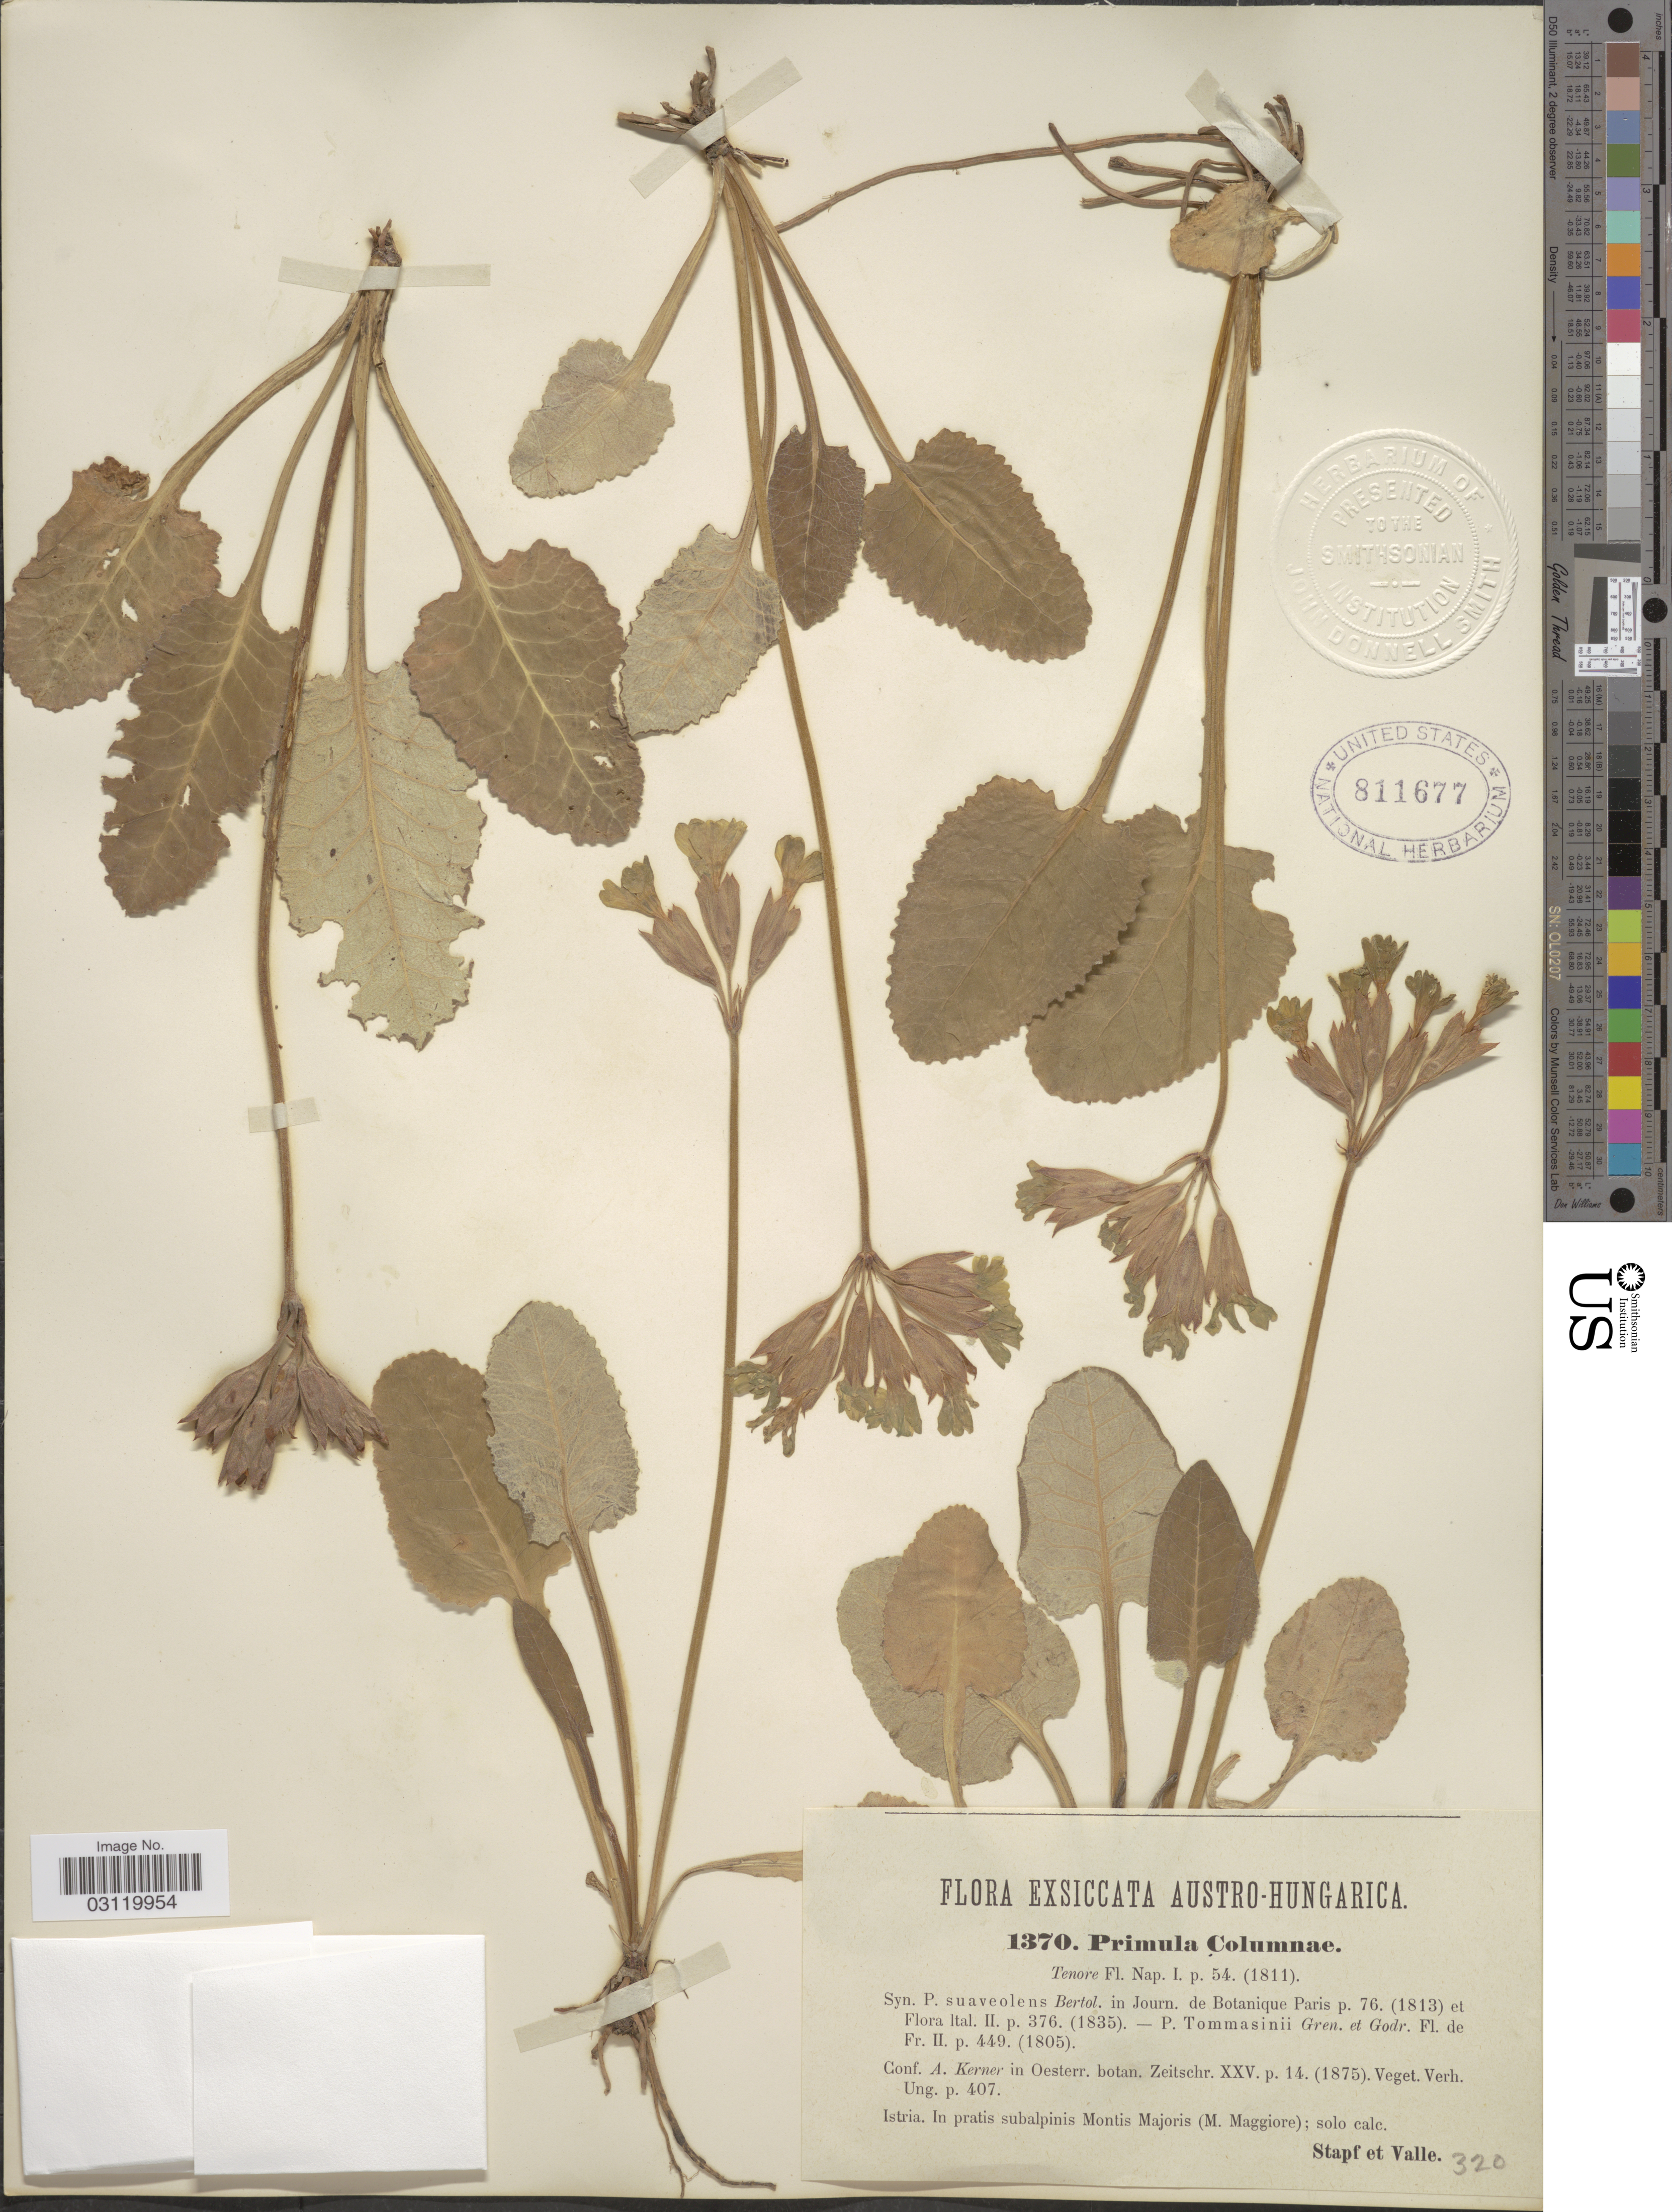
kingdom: Plantae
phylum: Tracheophyta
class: Magnoliopsida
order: Ericales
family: Primulaceae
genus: Primula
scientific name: Primula columnae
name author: Ten.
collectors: Stapf & -. Valle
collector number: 1370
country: Croatia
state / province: Istria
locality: In pratis subalpinis Montis Majoris (M. Maggiore); solo calc.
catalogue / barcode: US 811677